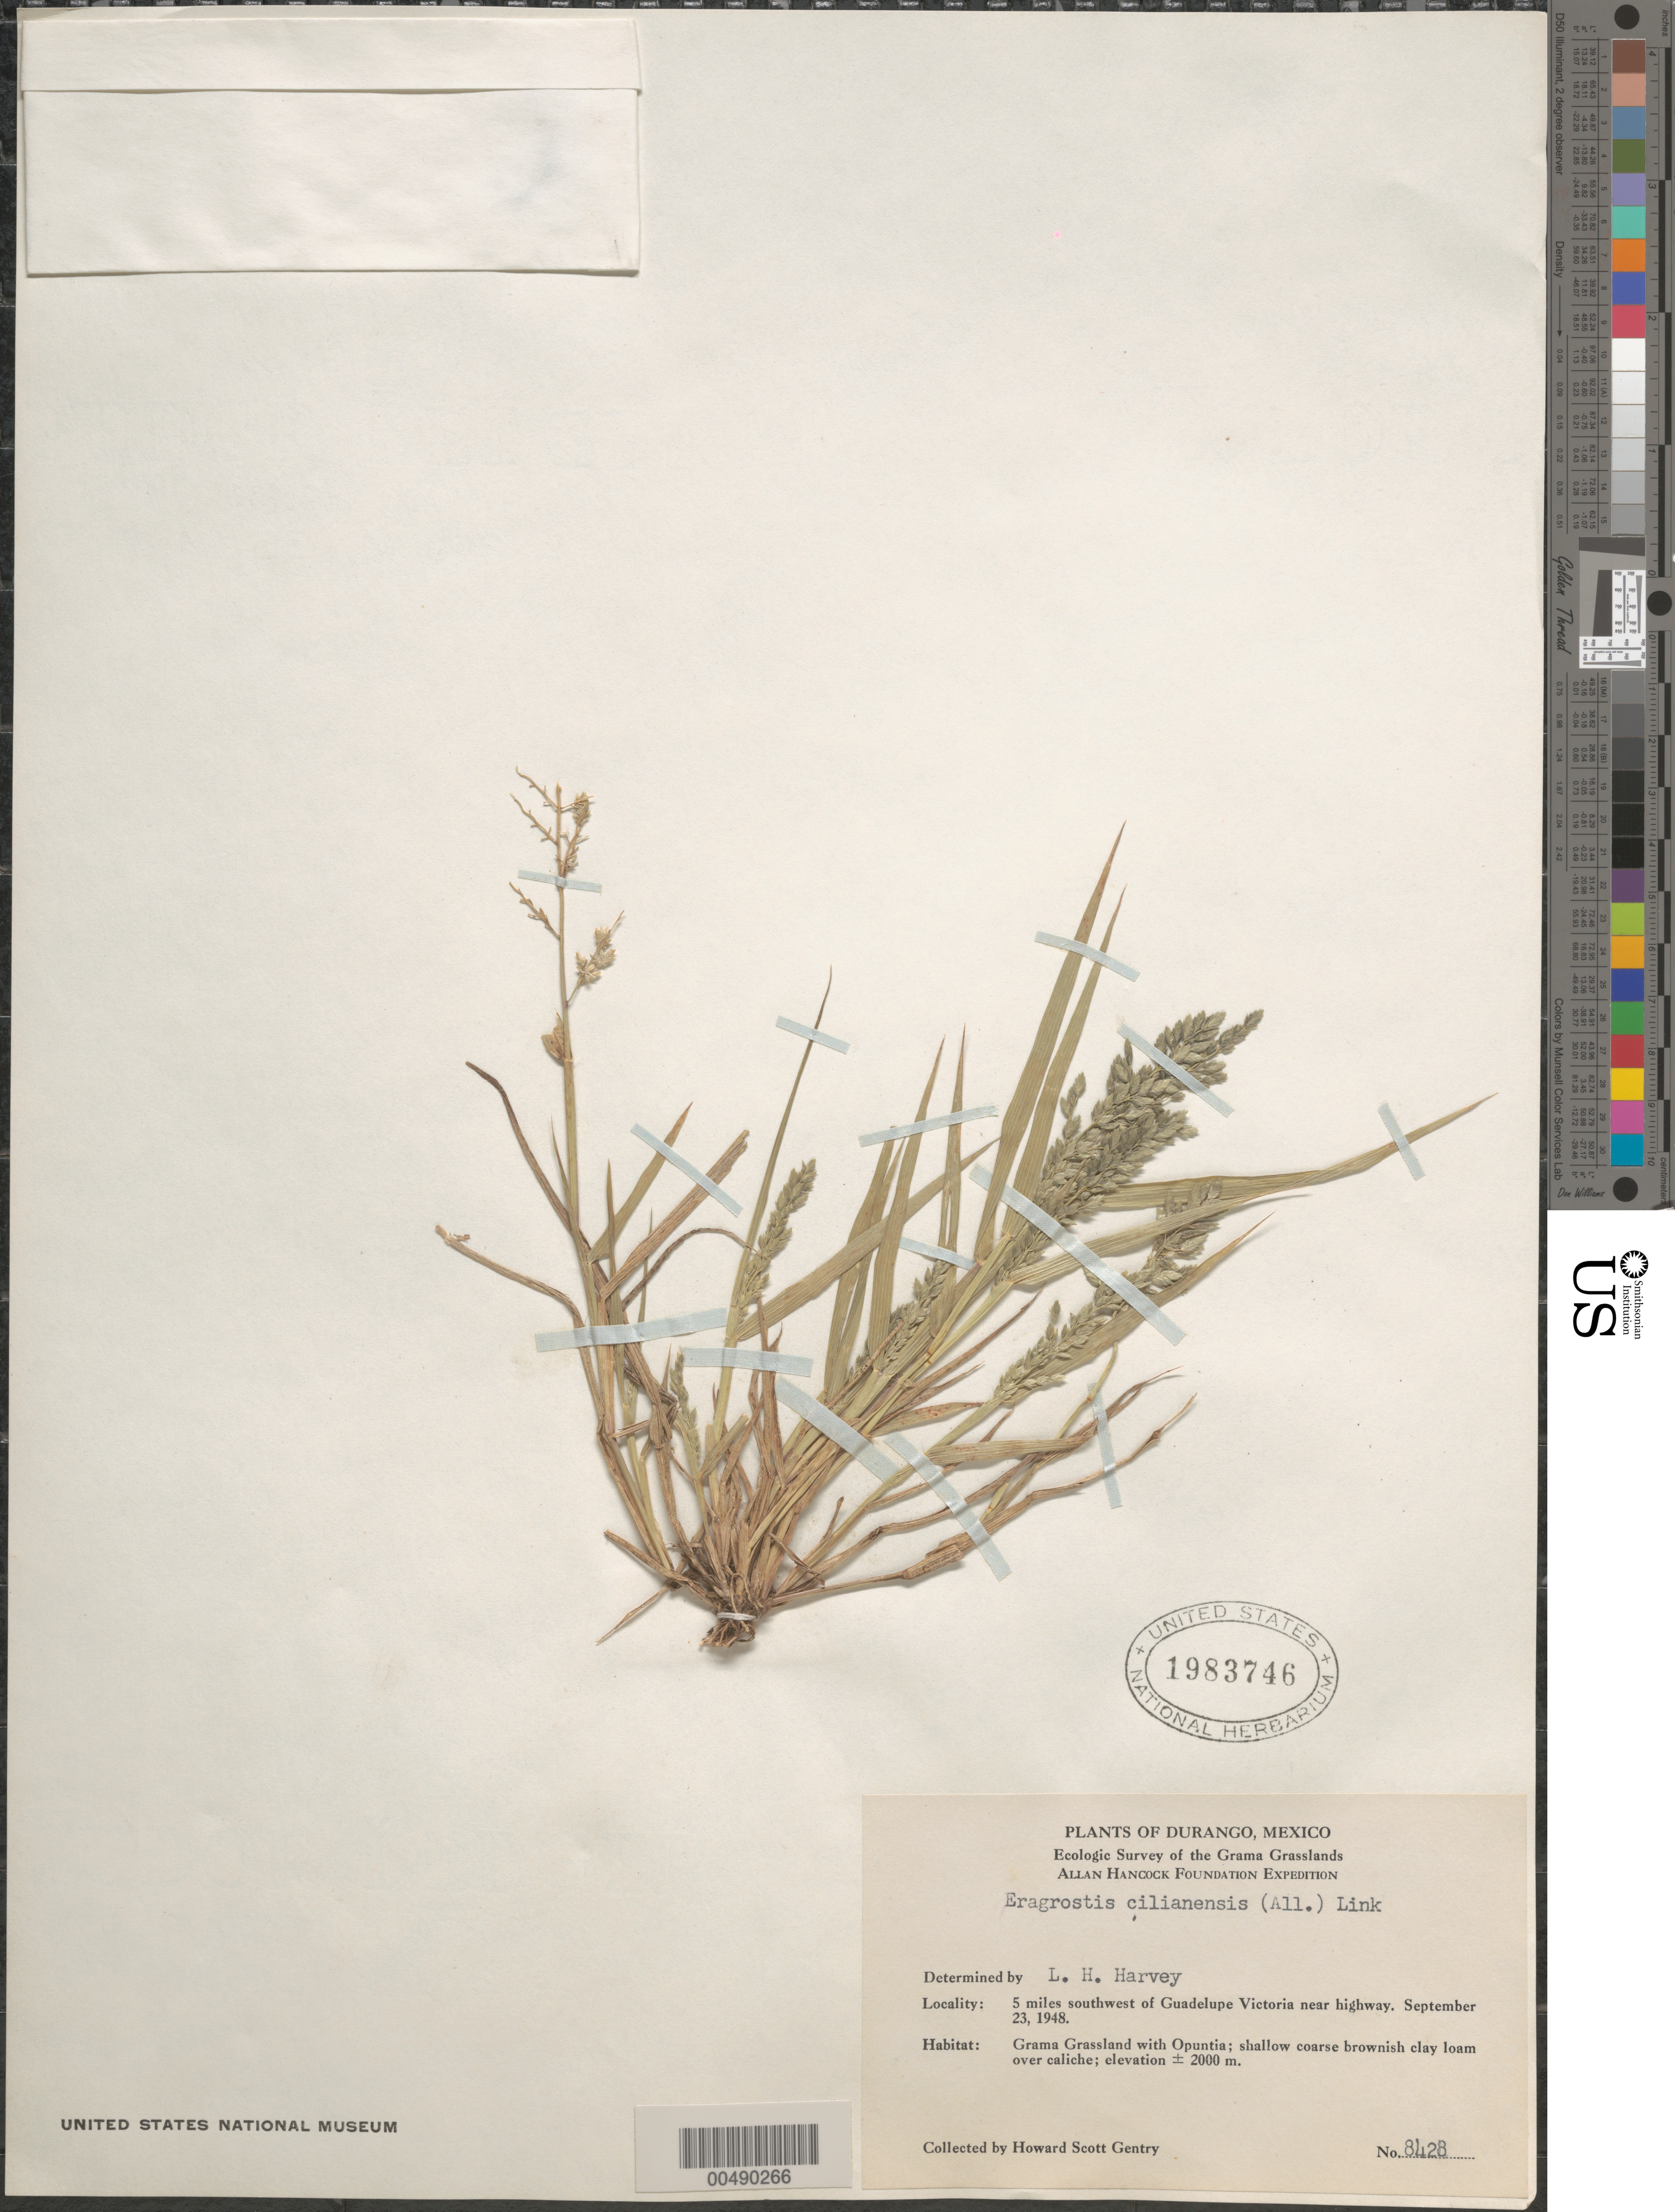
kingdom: Plantae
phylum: Tracheophyta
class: Liliopsida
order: Poales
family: Poaceae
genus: Eragrostis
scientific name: Eragrostis cilianensis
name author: (Bellardi) Vignolo ex Janch.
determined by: Harvey, L. H.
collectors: H. S. Gentry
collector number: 8428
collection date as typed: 23 Sep 1948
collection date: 1948-09-23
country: Mexico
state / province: Durango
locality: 5 mi SW of Guadelupe Victoria near hwy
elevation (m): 2000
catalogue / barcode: US 1983746